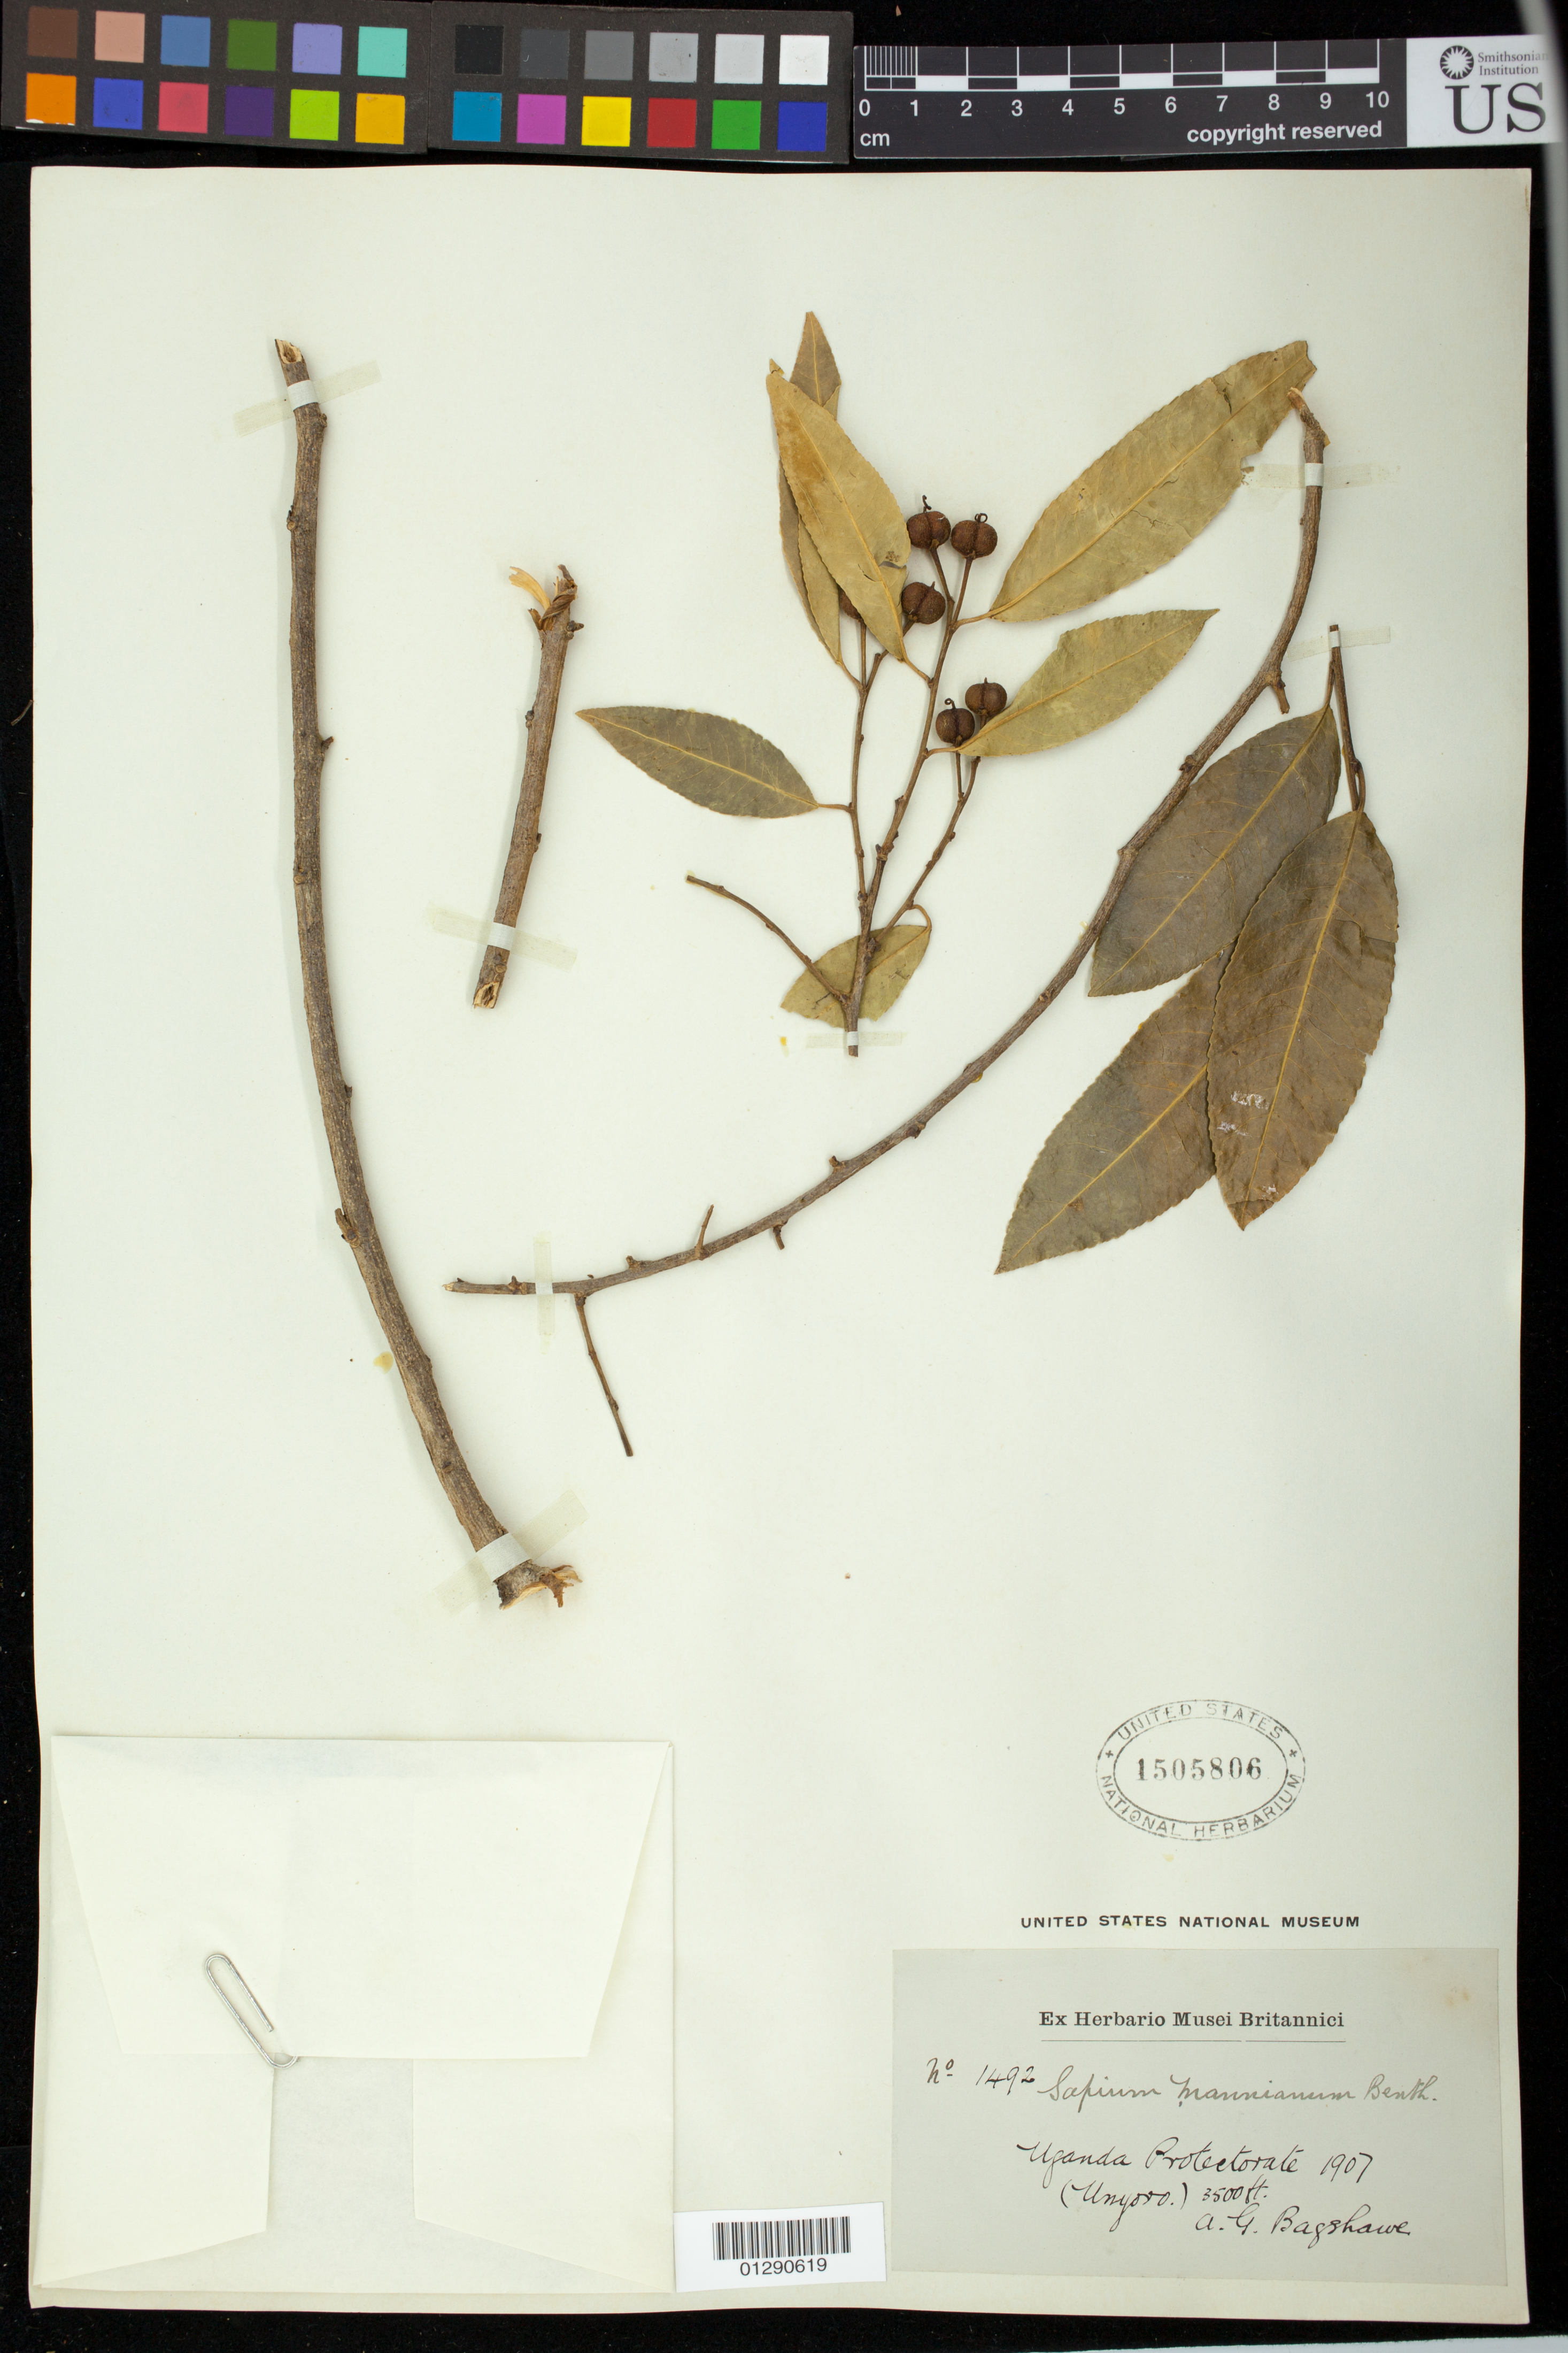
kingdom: Plantae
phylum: Tracheophyta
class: Magnoliopsida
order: Malpighiales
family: Euphorbiaceae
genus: Sapium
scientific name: Sapium mannianum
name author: Hiern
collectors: A. Bagshawe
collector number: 1492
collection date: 1907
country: Uganda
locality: Unyoro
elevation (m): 1067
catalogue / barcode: US 1505806